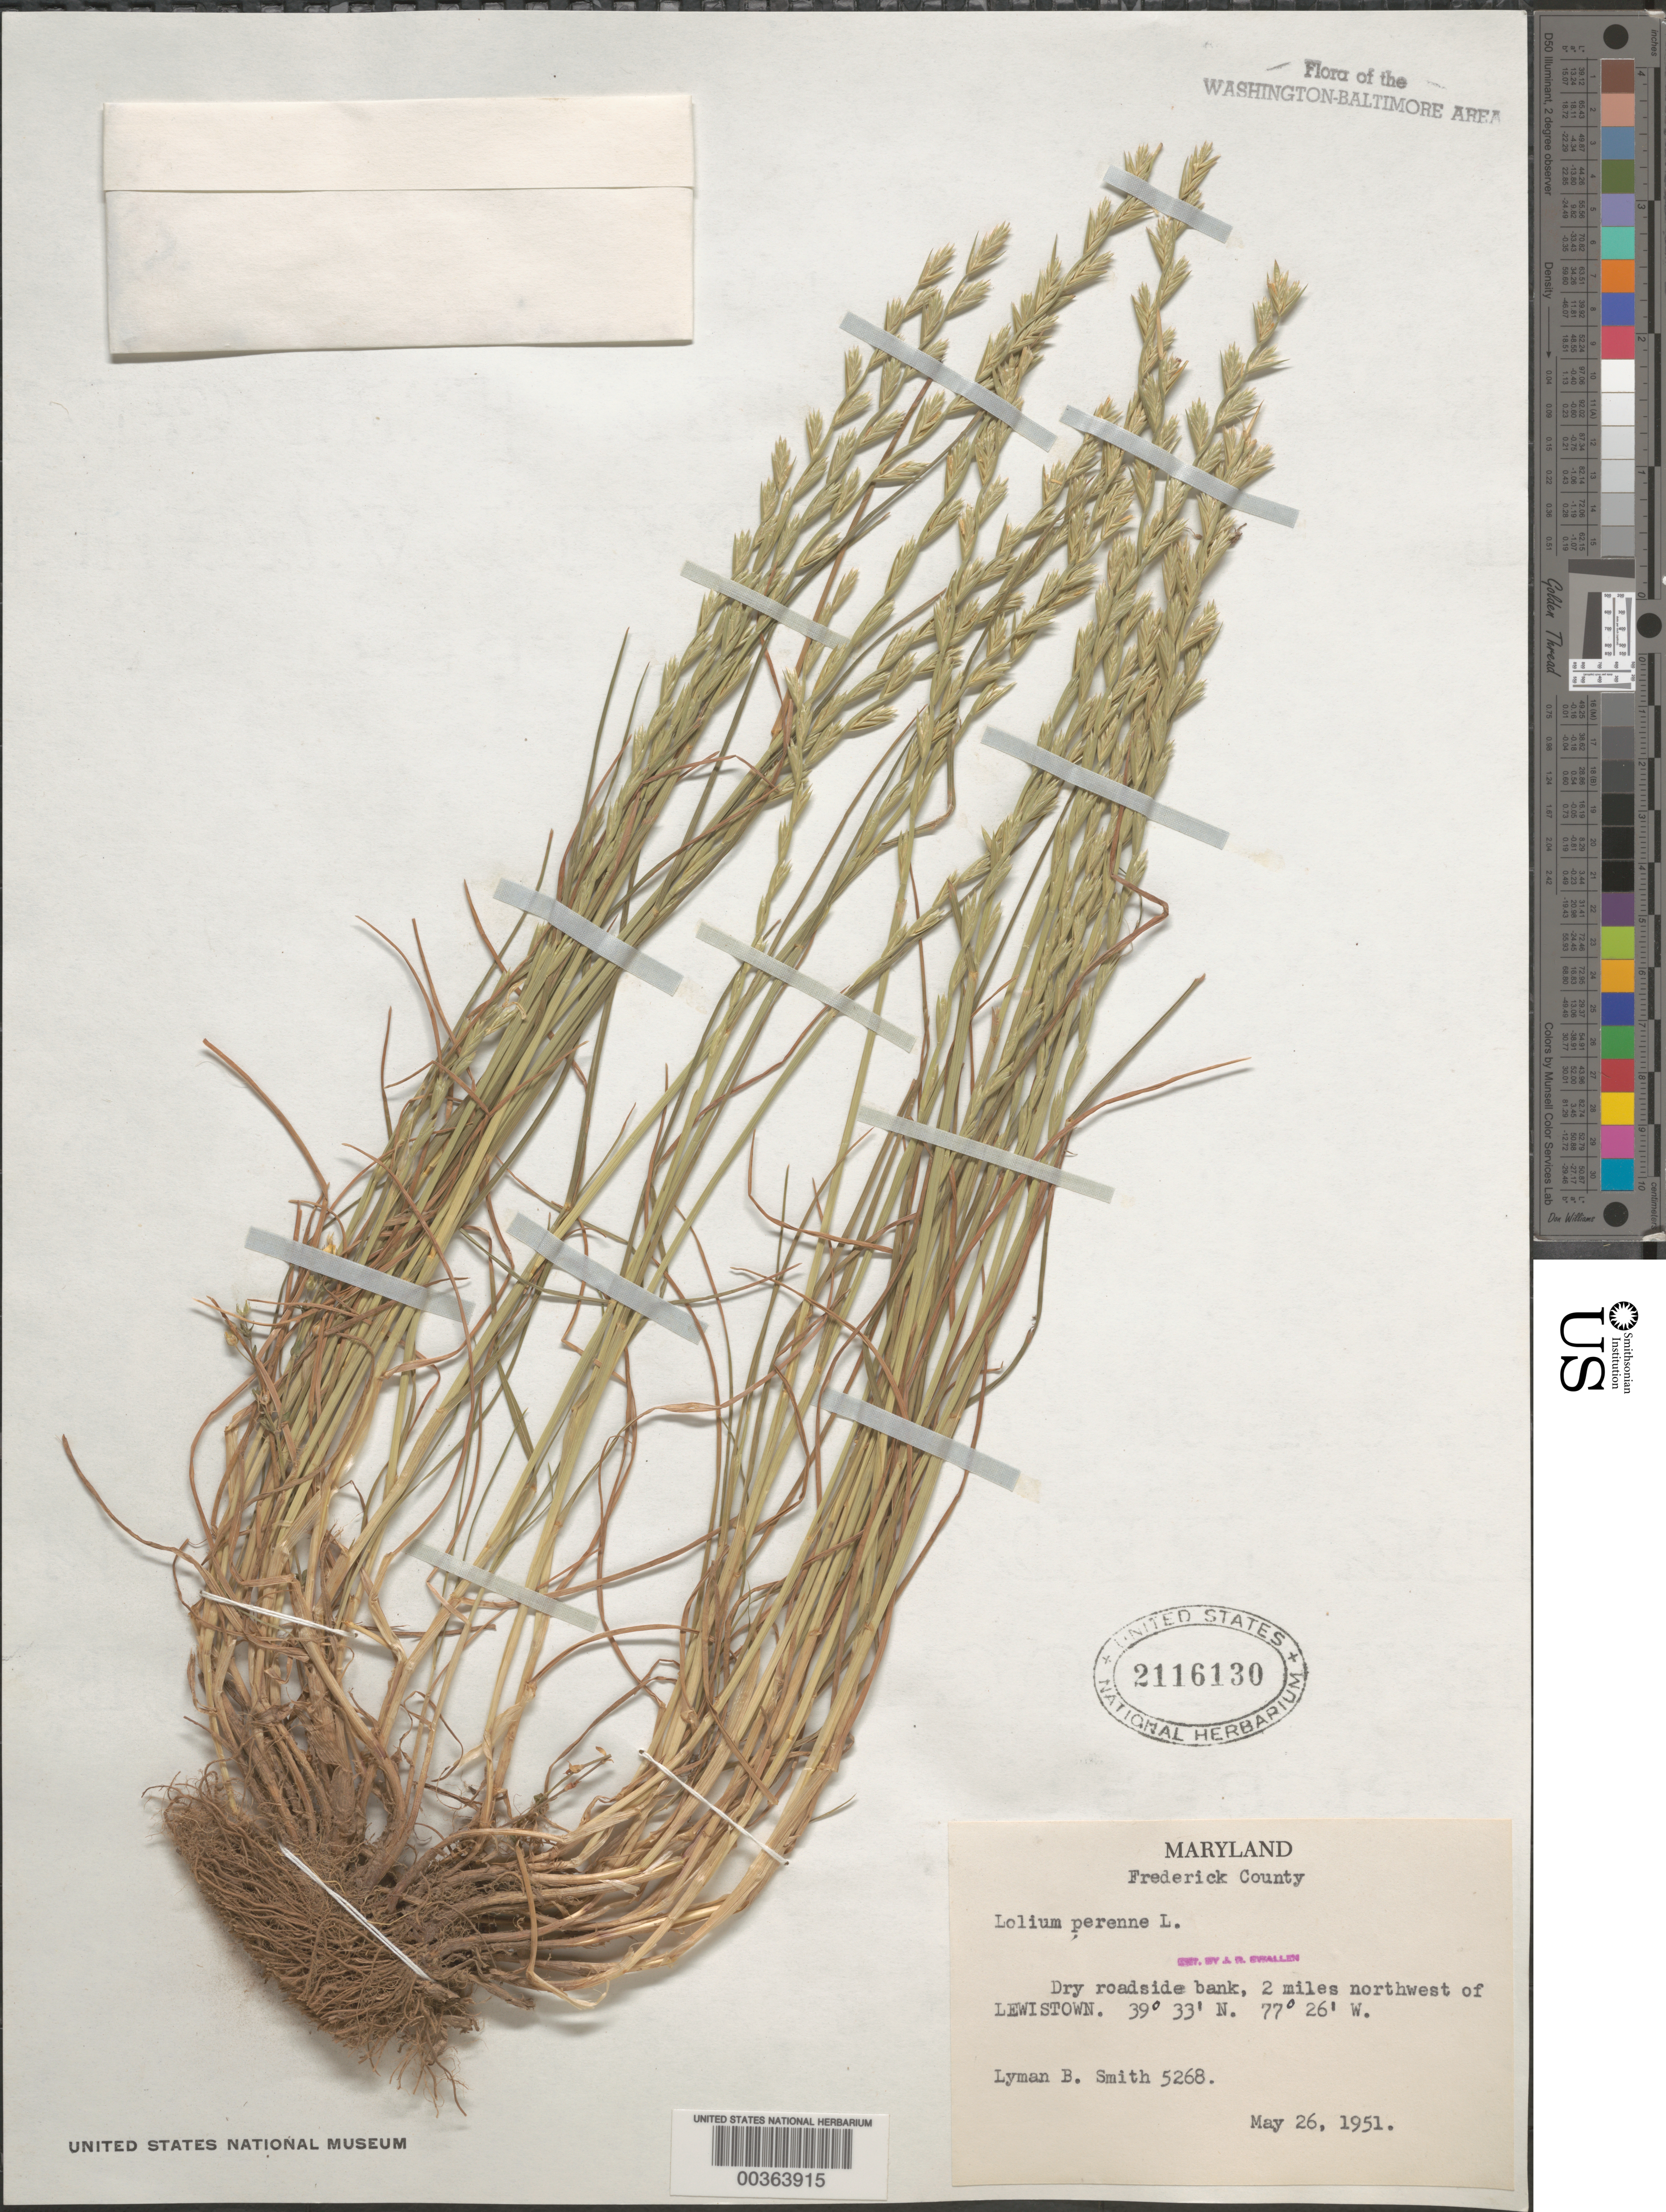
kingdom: Plantae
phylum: Tracheophyta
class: Liliopsida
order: Poales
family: Poaceae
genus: Lolium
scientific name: Lolium perenne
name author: L.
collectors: L. Smith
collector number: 5268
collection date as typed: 26 May 1951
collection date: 1951-05-26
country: United States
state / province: Maryland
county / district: Frederick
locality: Northwest of Lewistown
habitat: Dry roadside bank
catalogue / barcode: US 2116130